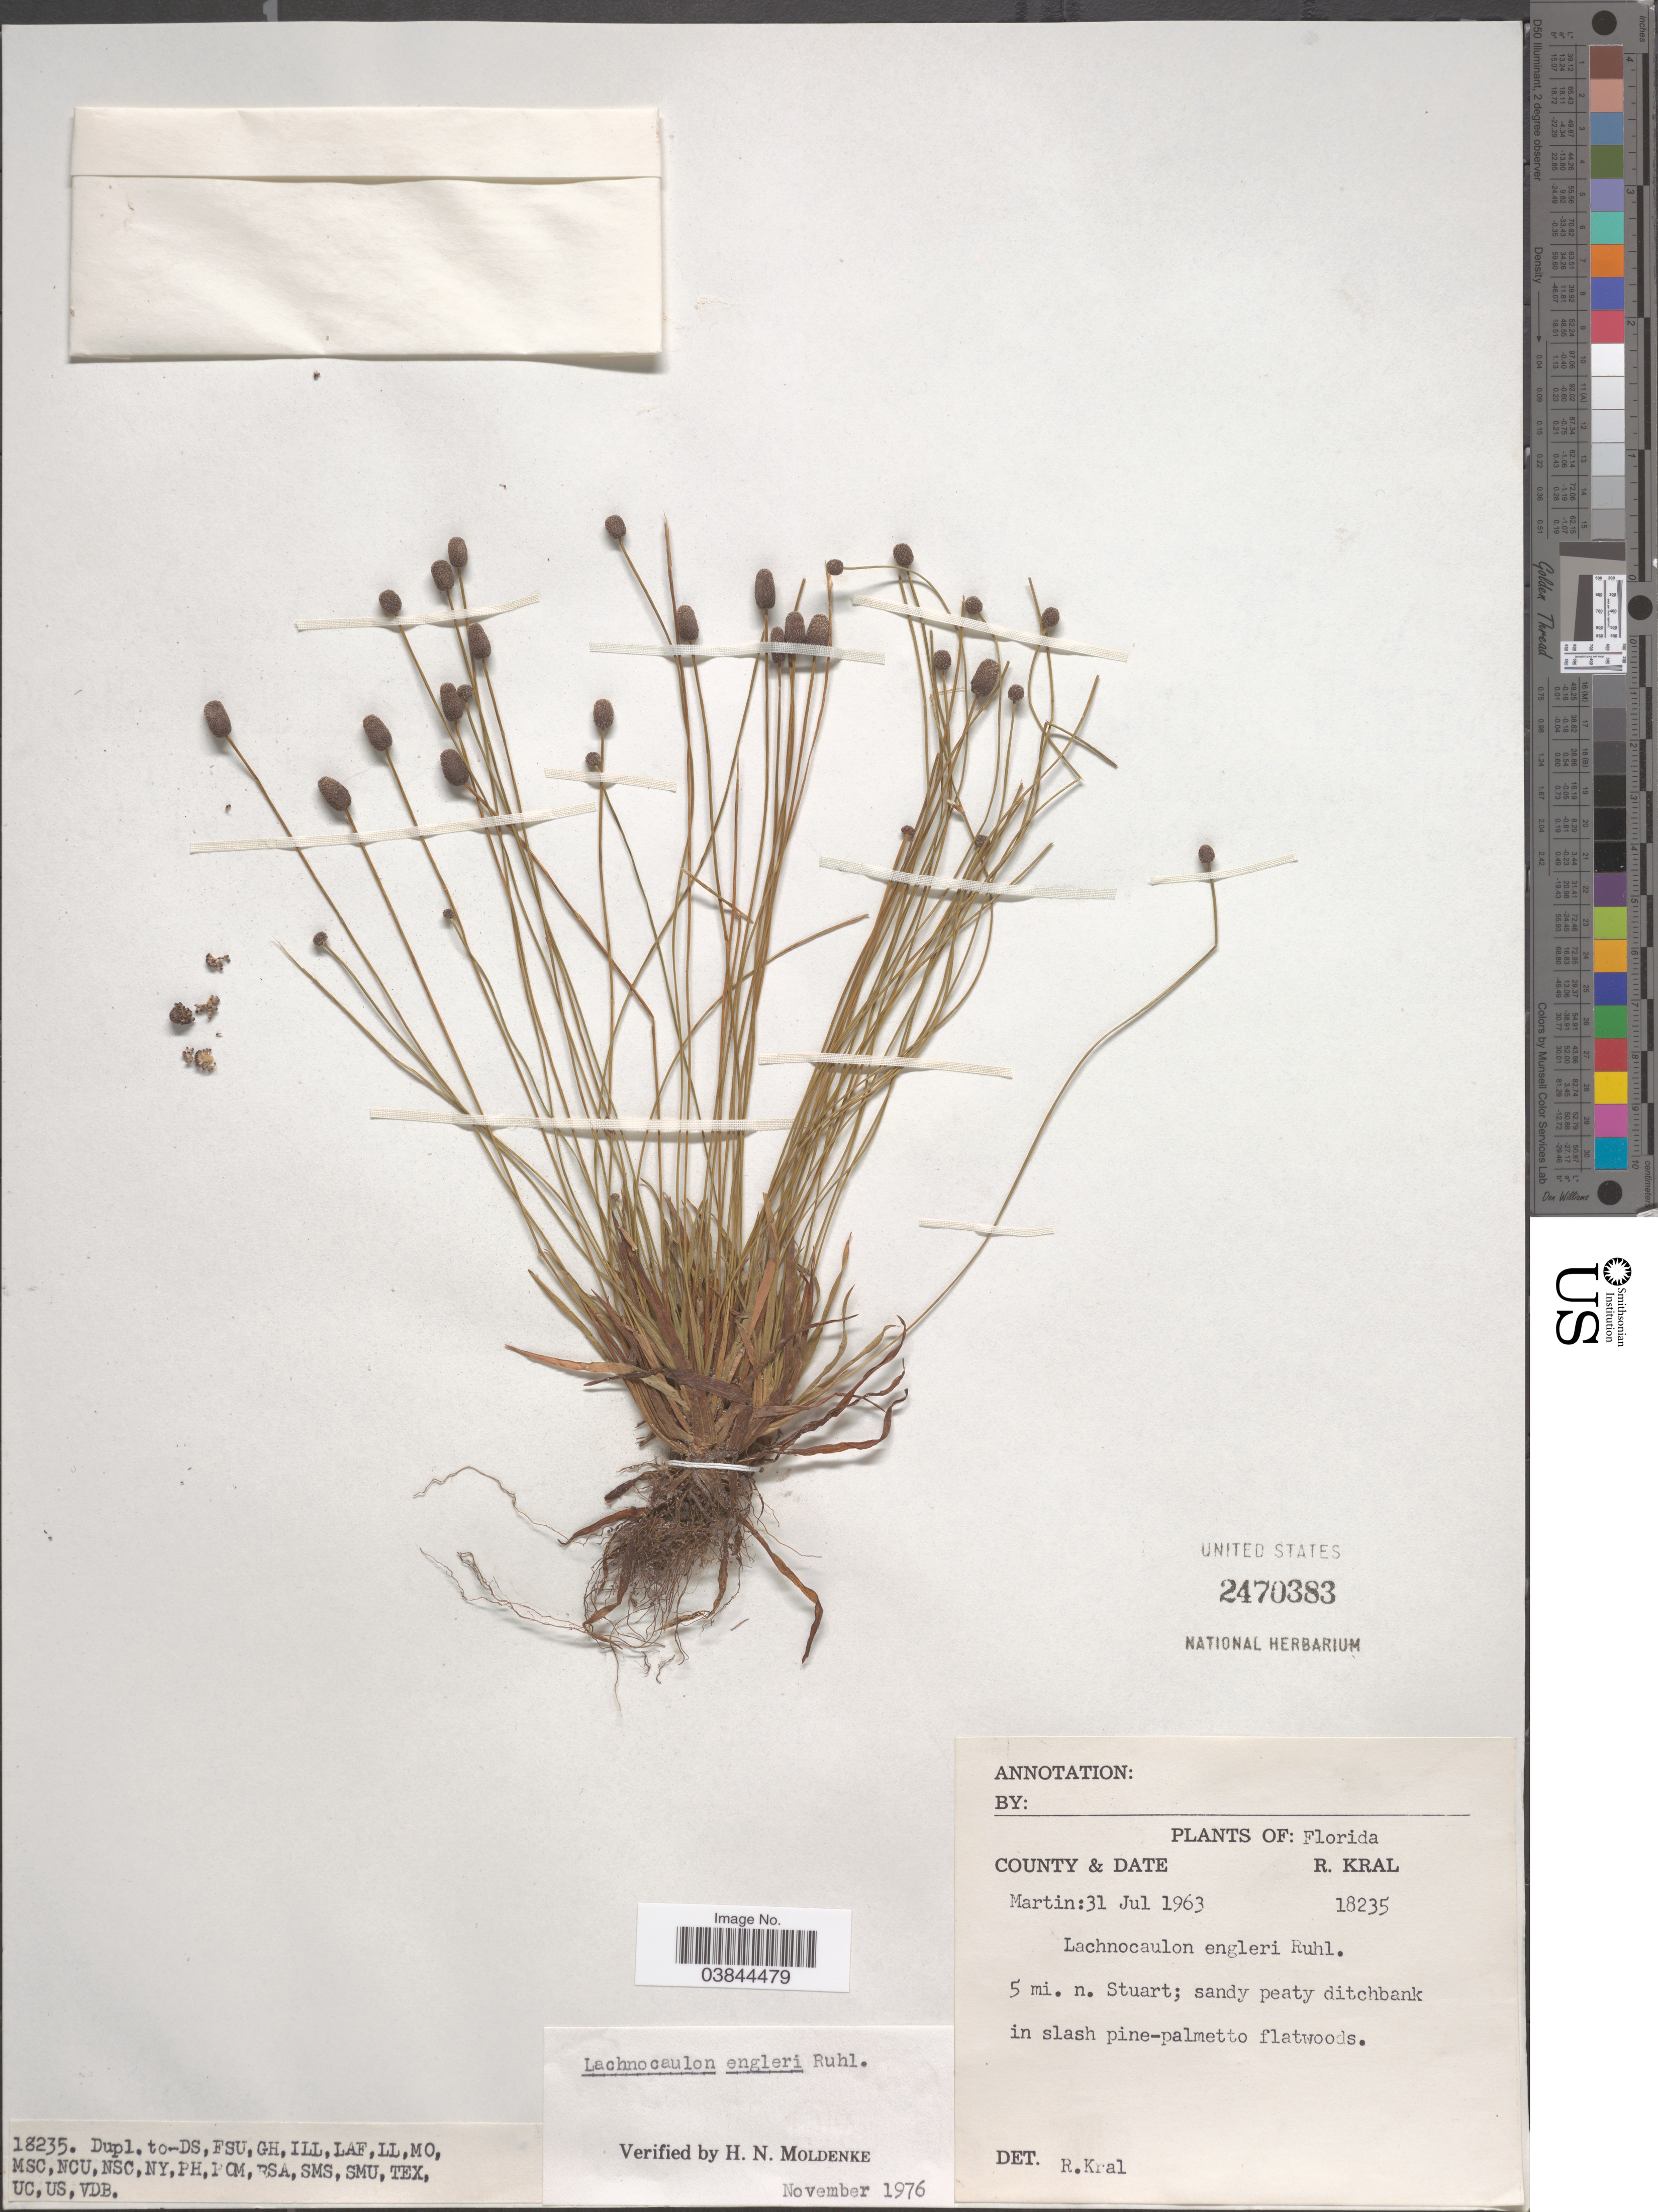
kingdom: Plantae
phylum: Tracheophyta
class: Liliopsida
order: Poales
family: Eriocaulaceae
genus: Lachnocaulon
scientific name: Lachnocaulon engleri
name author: Ruhland in Engl.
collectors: R. Kral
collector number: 18235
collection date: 1963-07-31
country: United States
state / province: Florida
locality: County Martin. 5 mi. n. Stuart.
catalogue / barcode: US 2470383